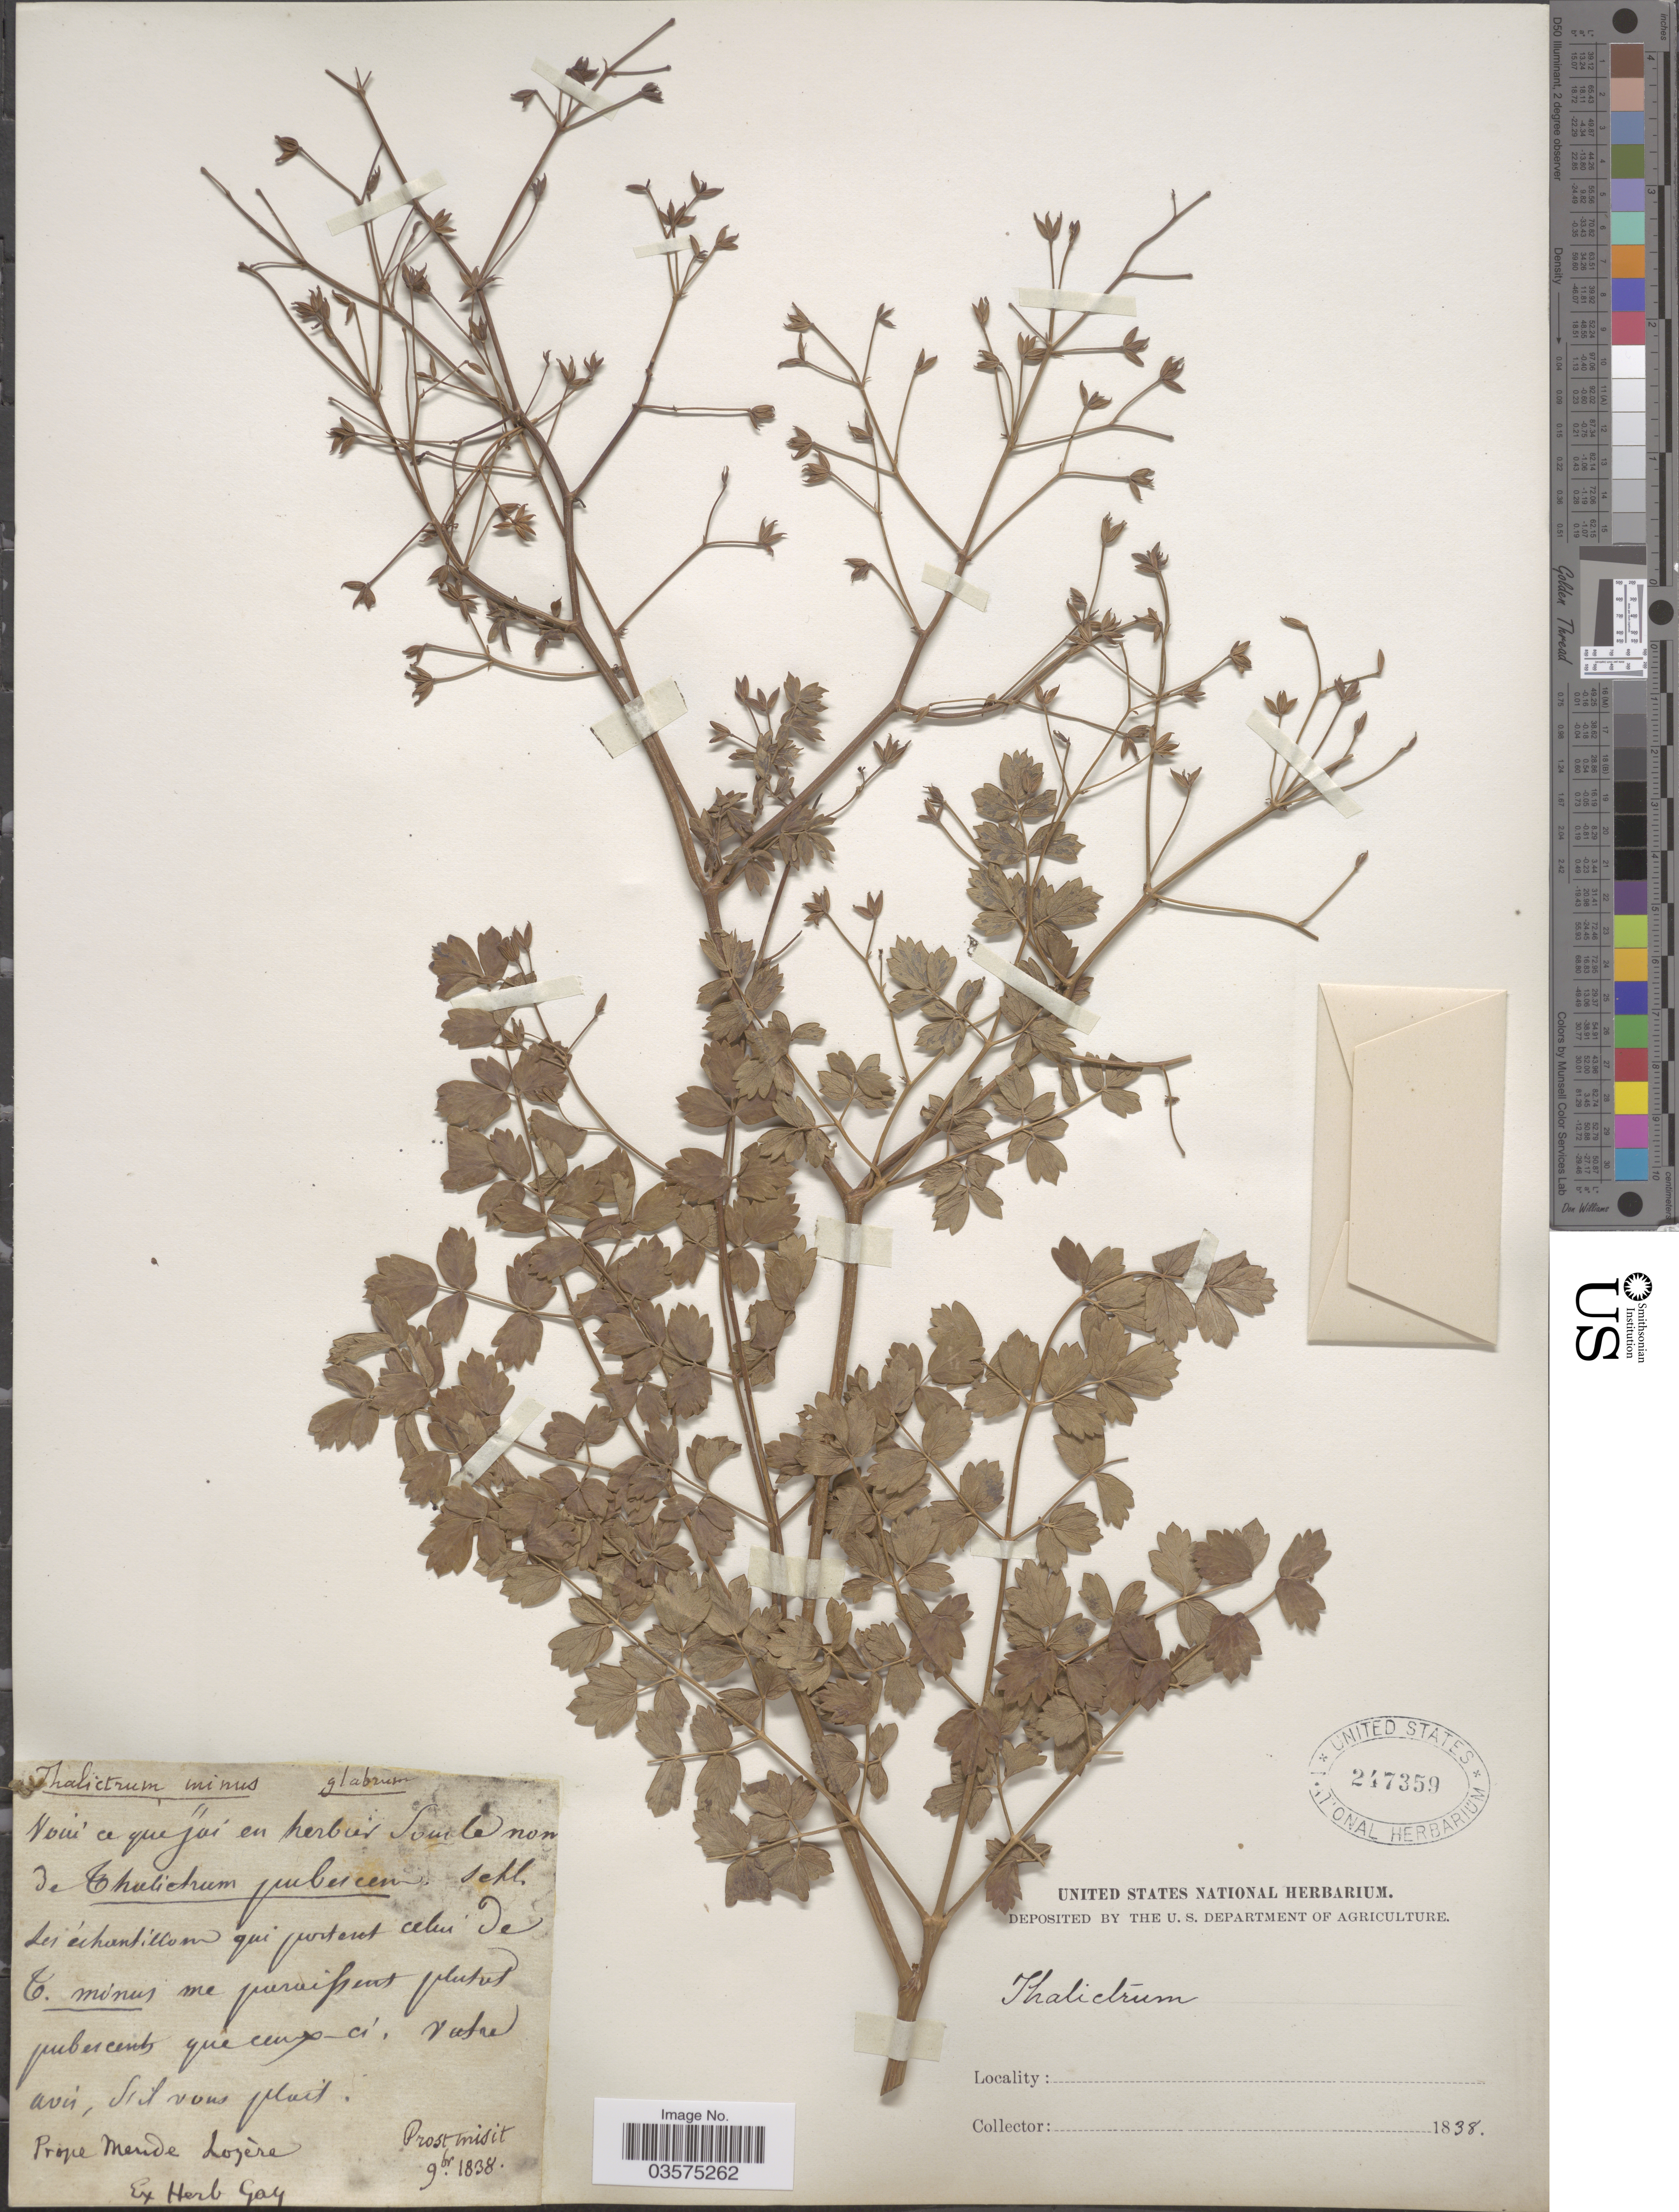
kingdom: Plantae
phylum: Tracheophyta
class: Magnoliopsida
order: Ranunculales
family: Ranunculaceae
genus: Thalictrum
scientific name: Thalictrum minus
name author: L.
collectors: ex herb. J. Gay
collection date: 1838-09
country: France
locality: Prope Mende Lozère.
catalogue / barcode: US 247359